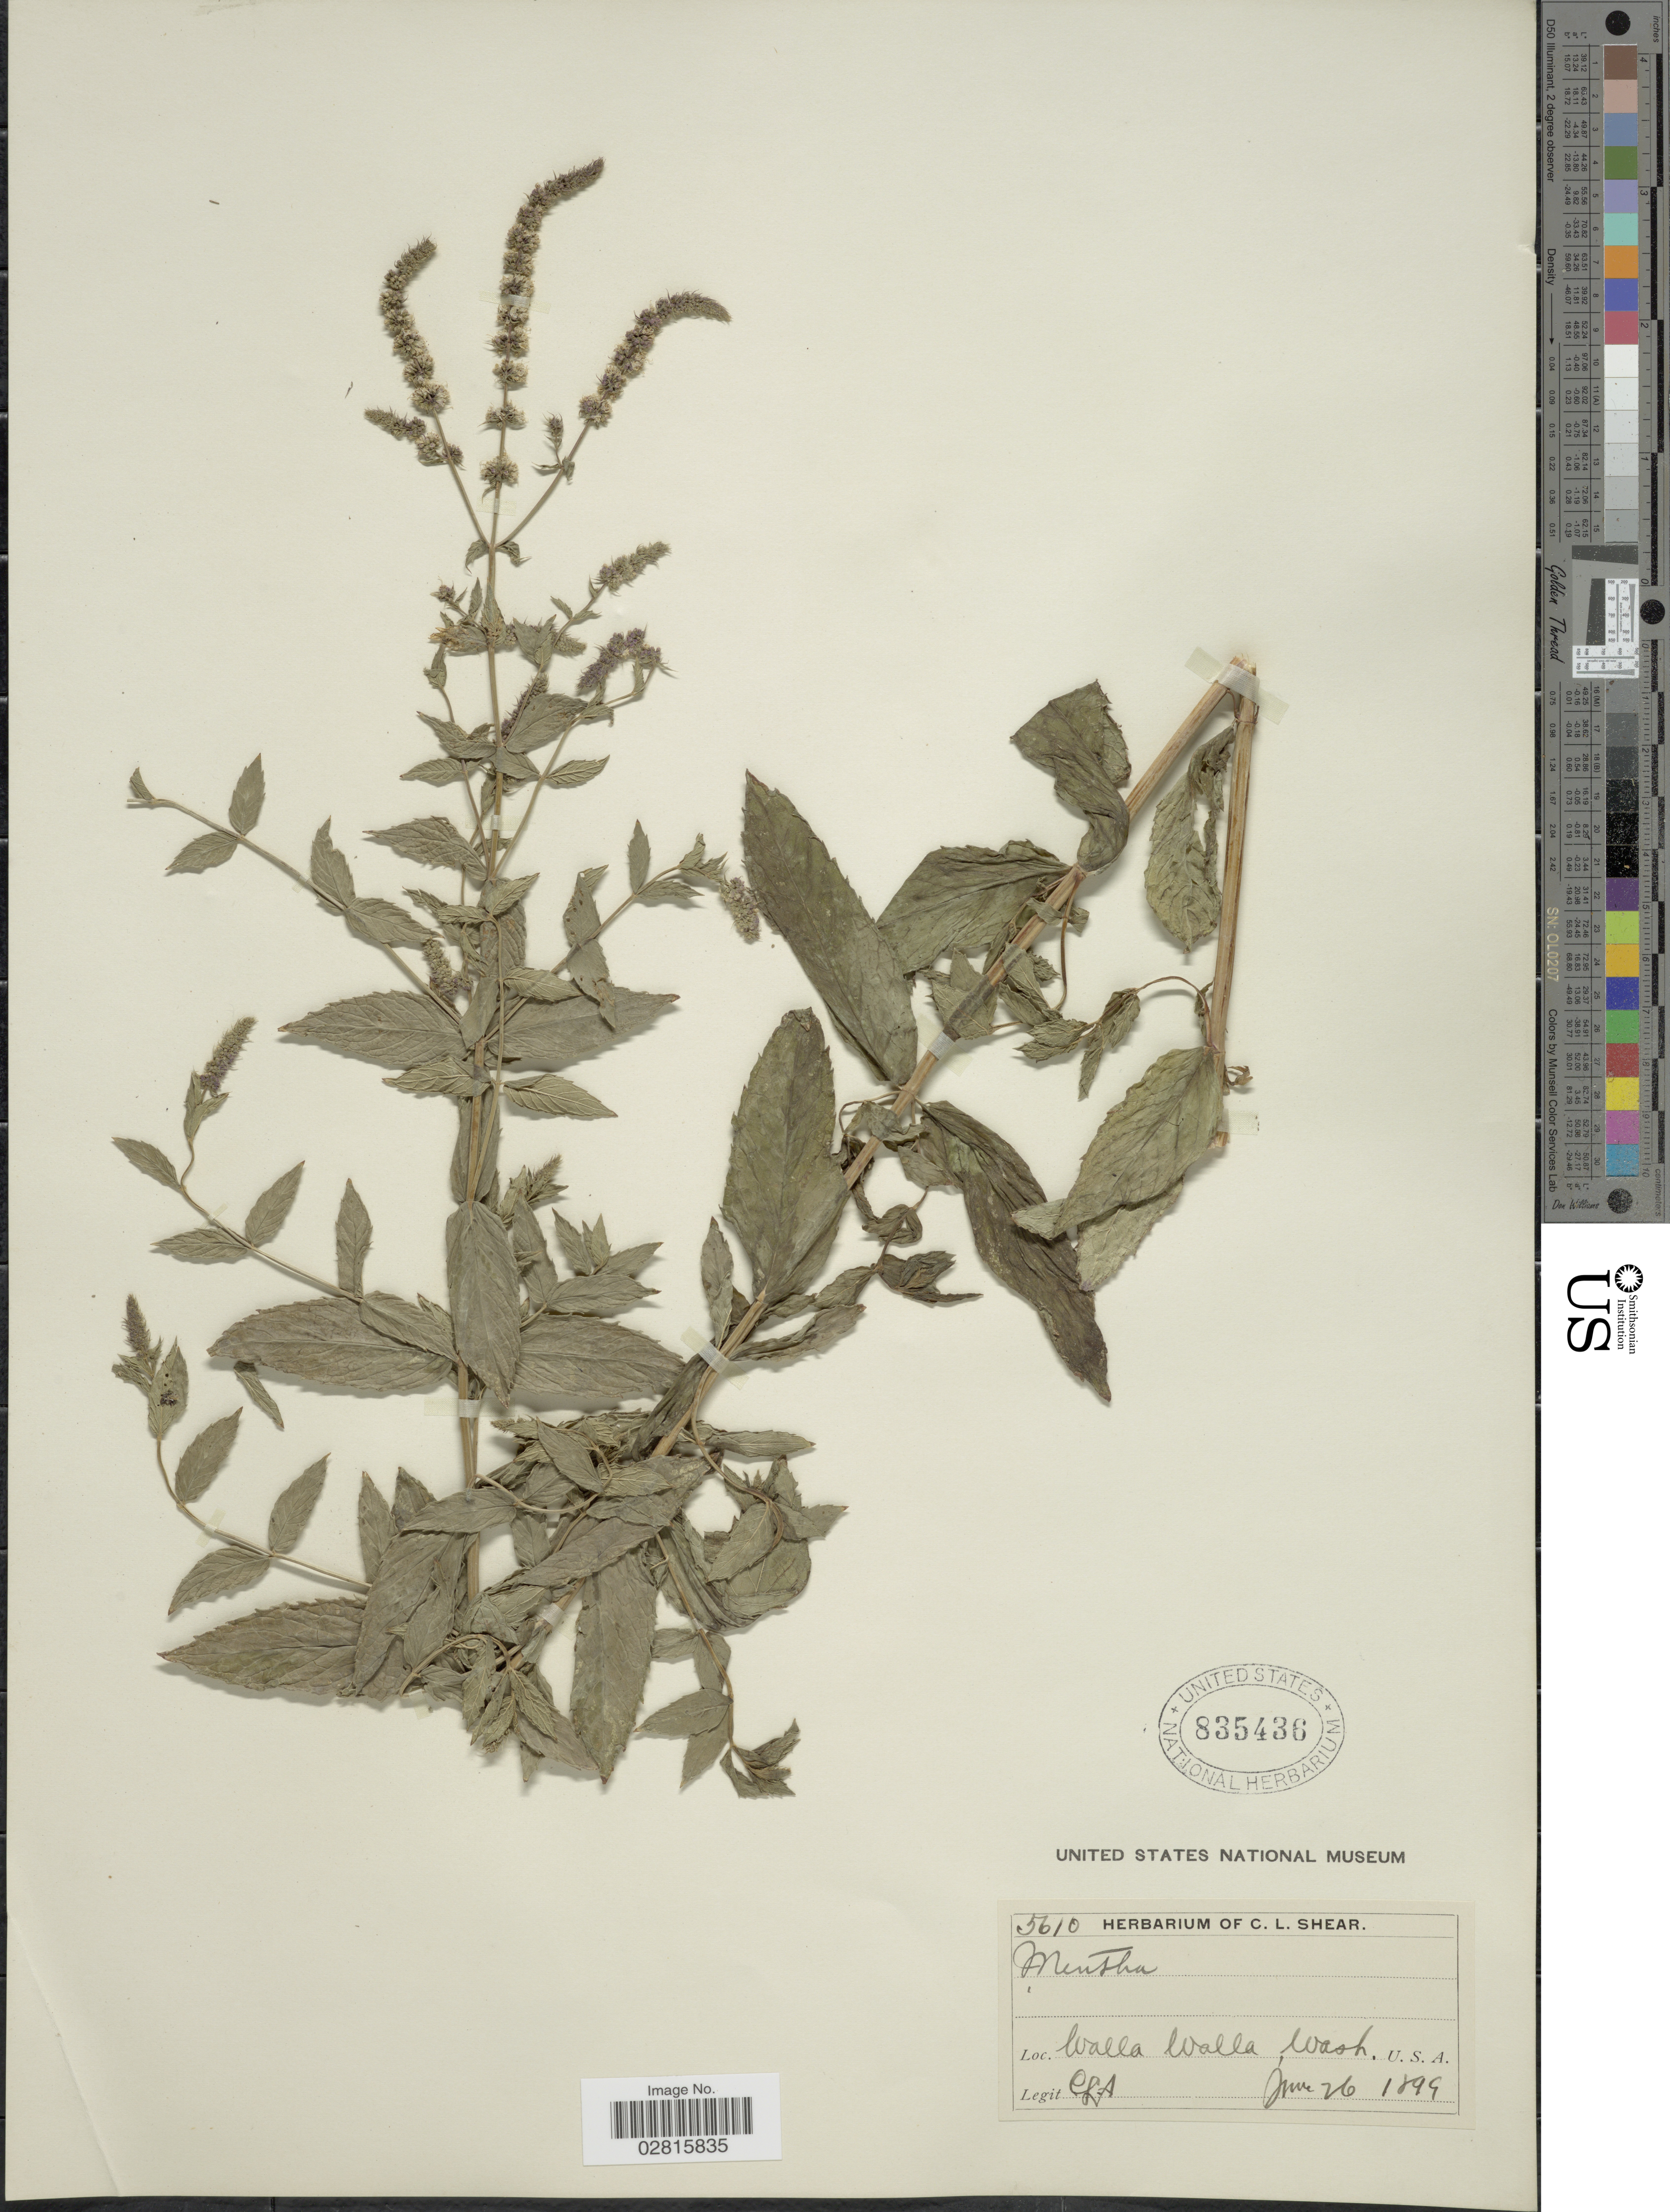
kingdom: Plantae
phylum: Tracheophyta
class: Magnoliopsida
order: Lamiales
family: Lamiaceae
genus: Mentha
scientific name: Mentha spicata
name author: L.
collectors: C. L. Shear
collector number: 5610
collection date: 1899-06-26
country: United States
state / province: Washington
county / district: Walla Walla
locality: Walla Walla, Wash.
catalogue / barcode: US 835436